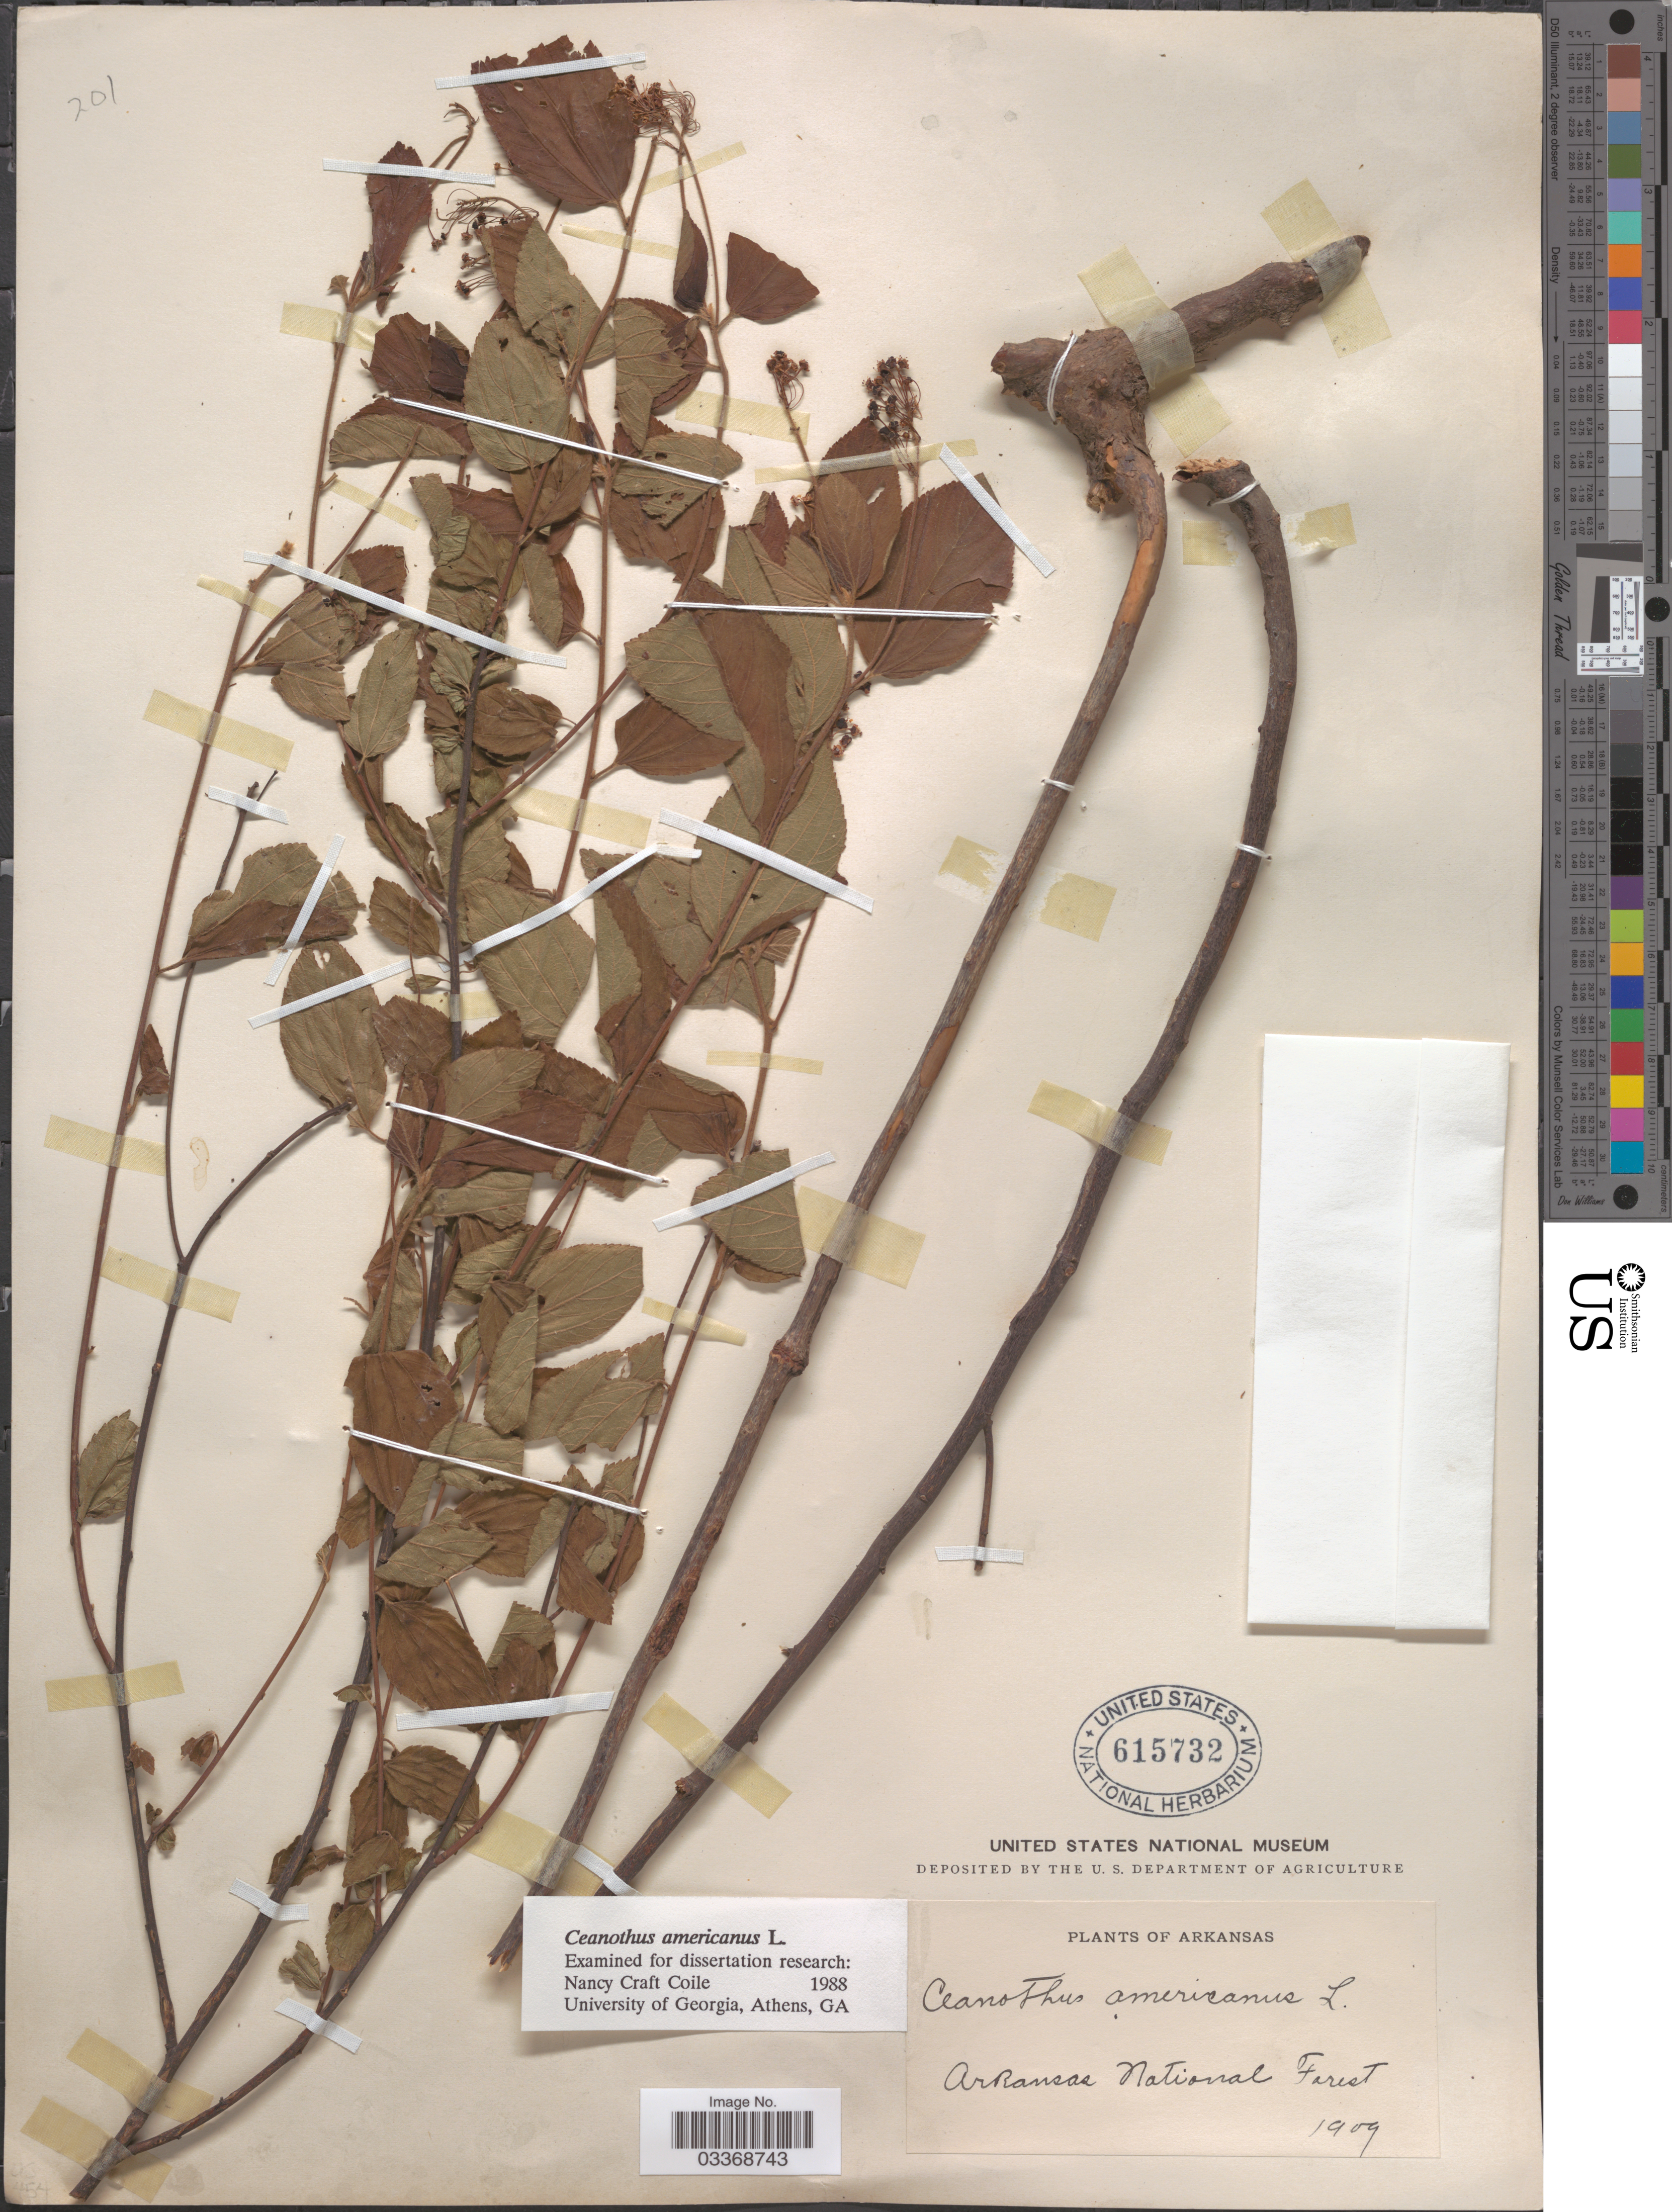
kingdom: Plantae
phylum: Tracheophyta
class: Magnoliopsida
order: Rosales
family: Rhamnaceae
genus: Ceanothus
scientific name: Ceanothus americanus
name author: L.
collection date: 1909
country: United States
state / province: Arkansas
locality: Arkansas National Forest.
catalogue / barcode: US 615732